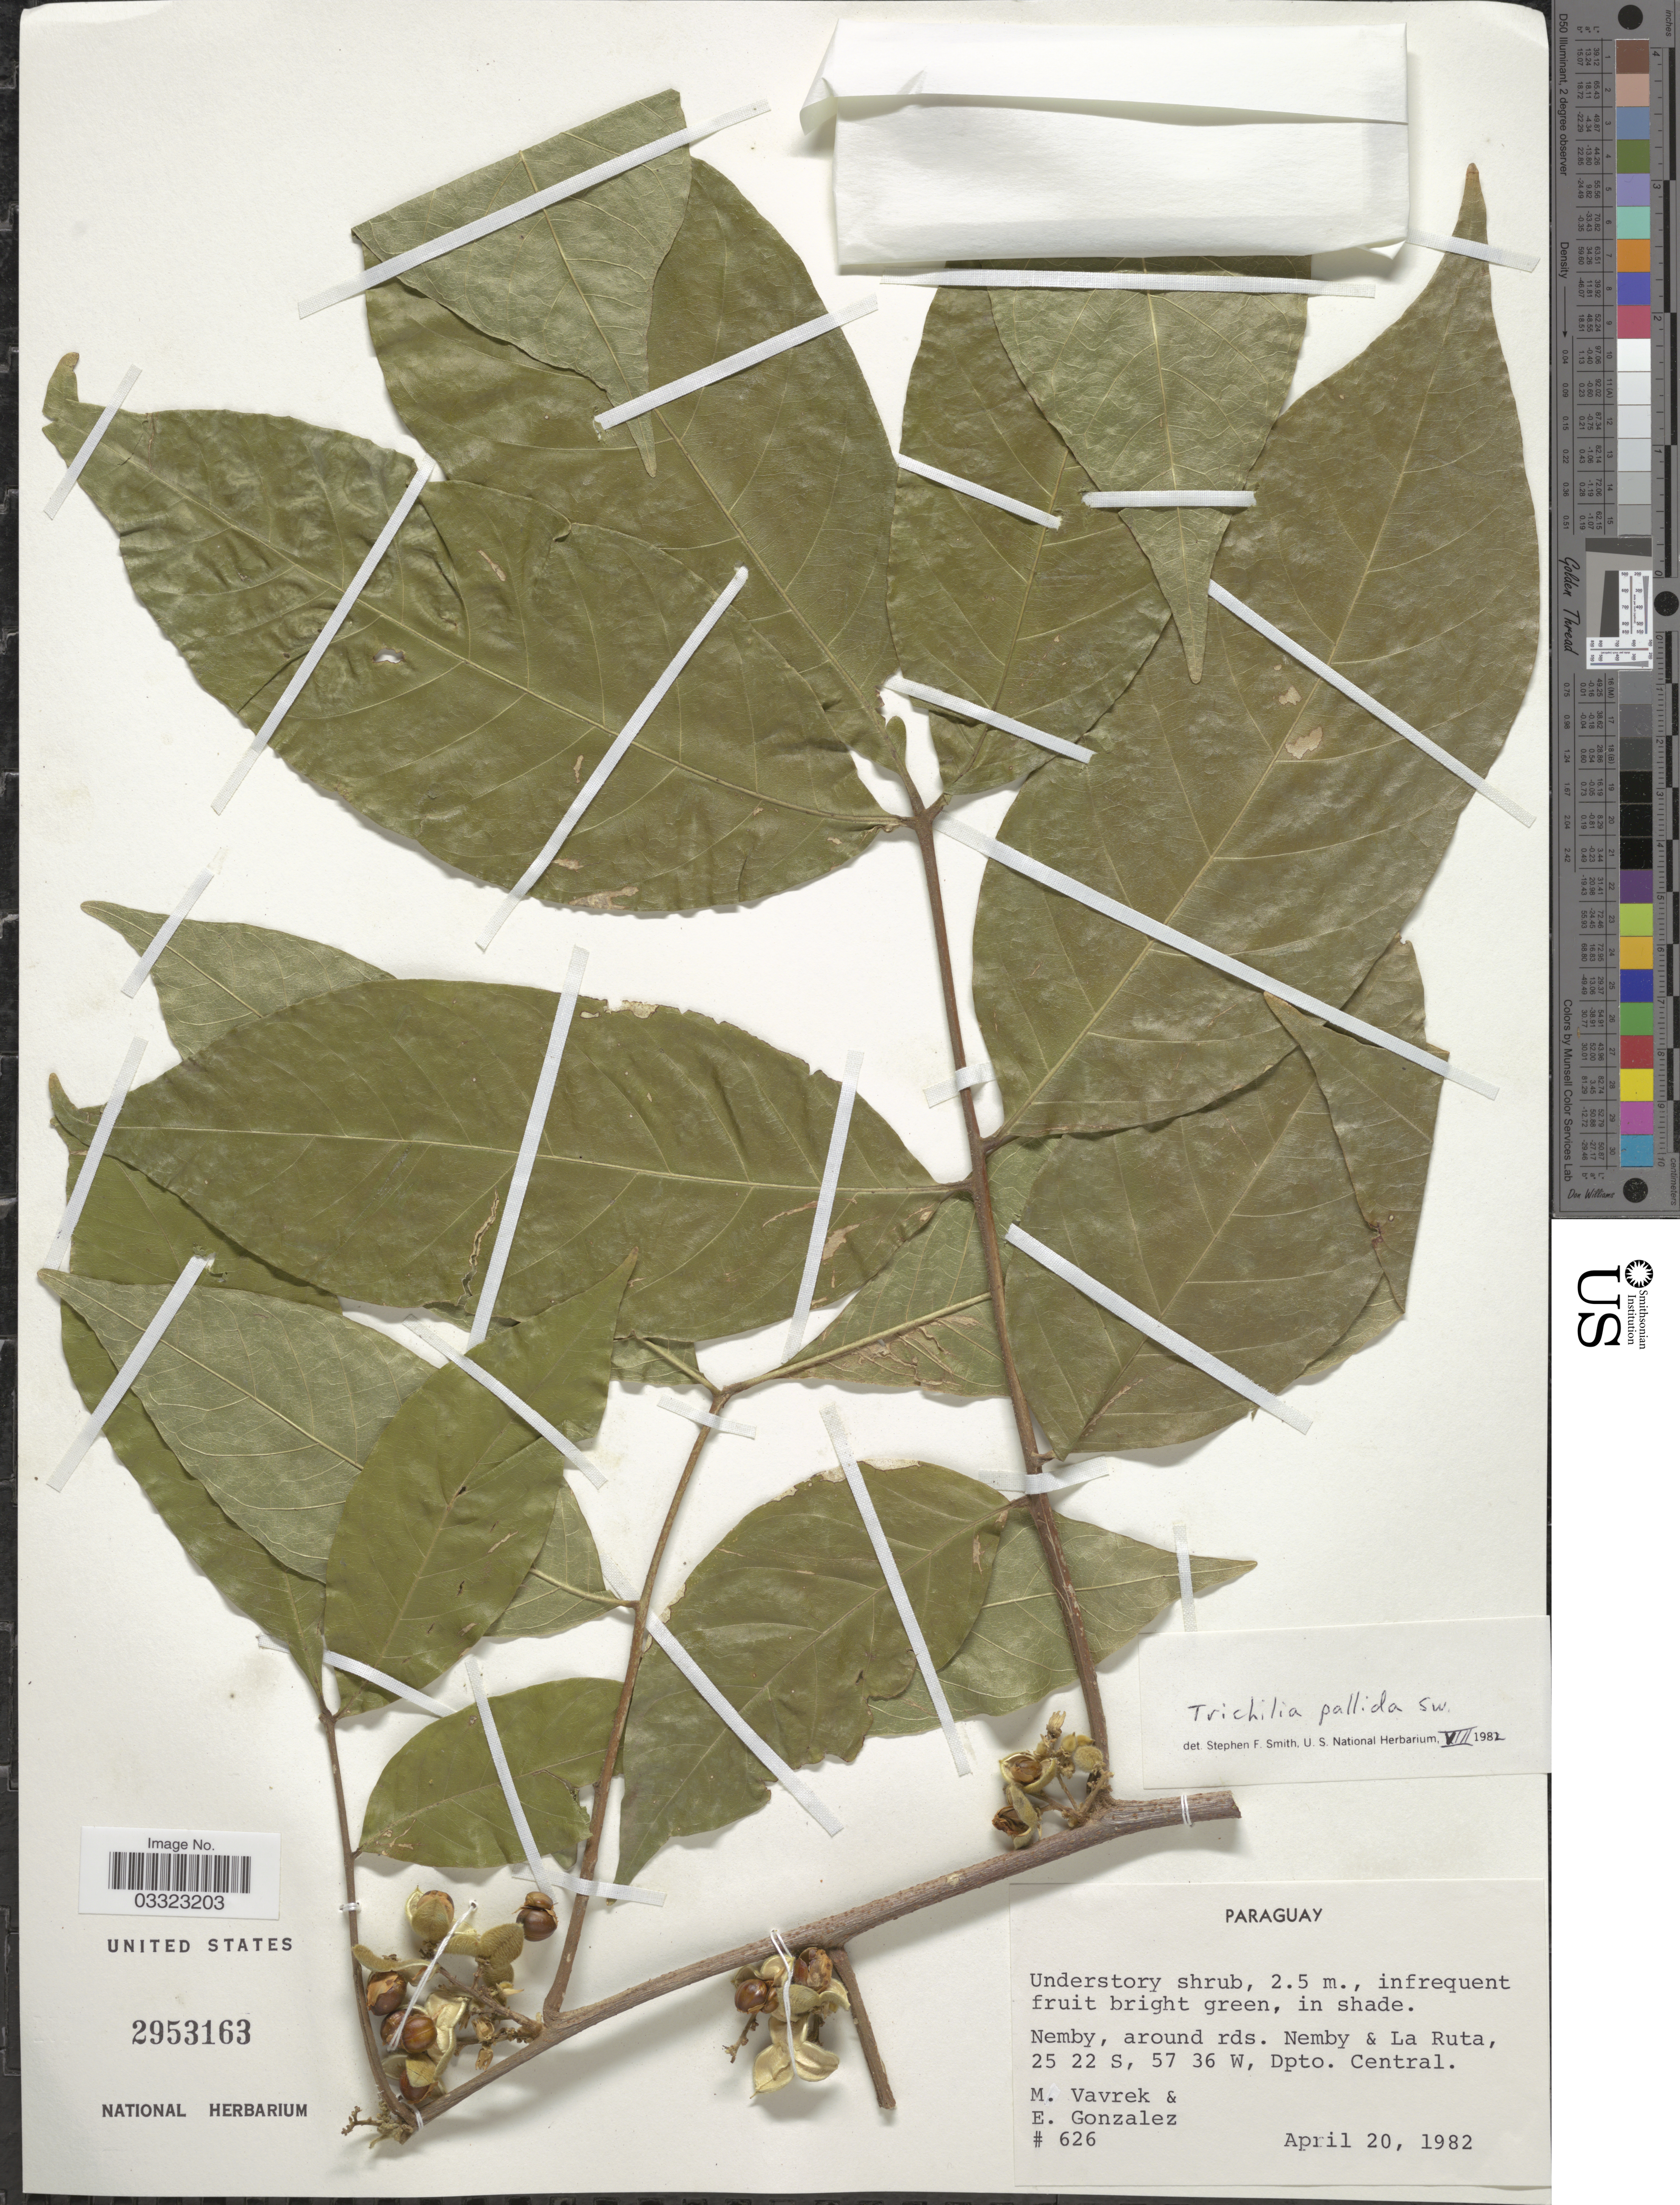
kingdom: Plantae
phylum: Tracheophyta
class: Magnoliopsida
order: Sapindales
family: Meliaceae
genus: Trichilia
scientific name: Trichilia pallida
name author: Sw.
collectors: M. Vavrek & E. Gonzalez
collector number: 626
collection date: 1982-04-20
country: Paraguay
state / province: Central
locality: Nemby, around rds. Nemby & La Ruta, Dpto. Central.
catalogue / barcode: US 2953163